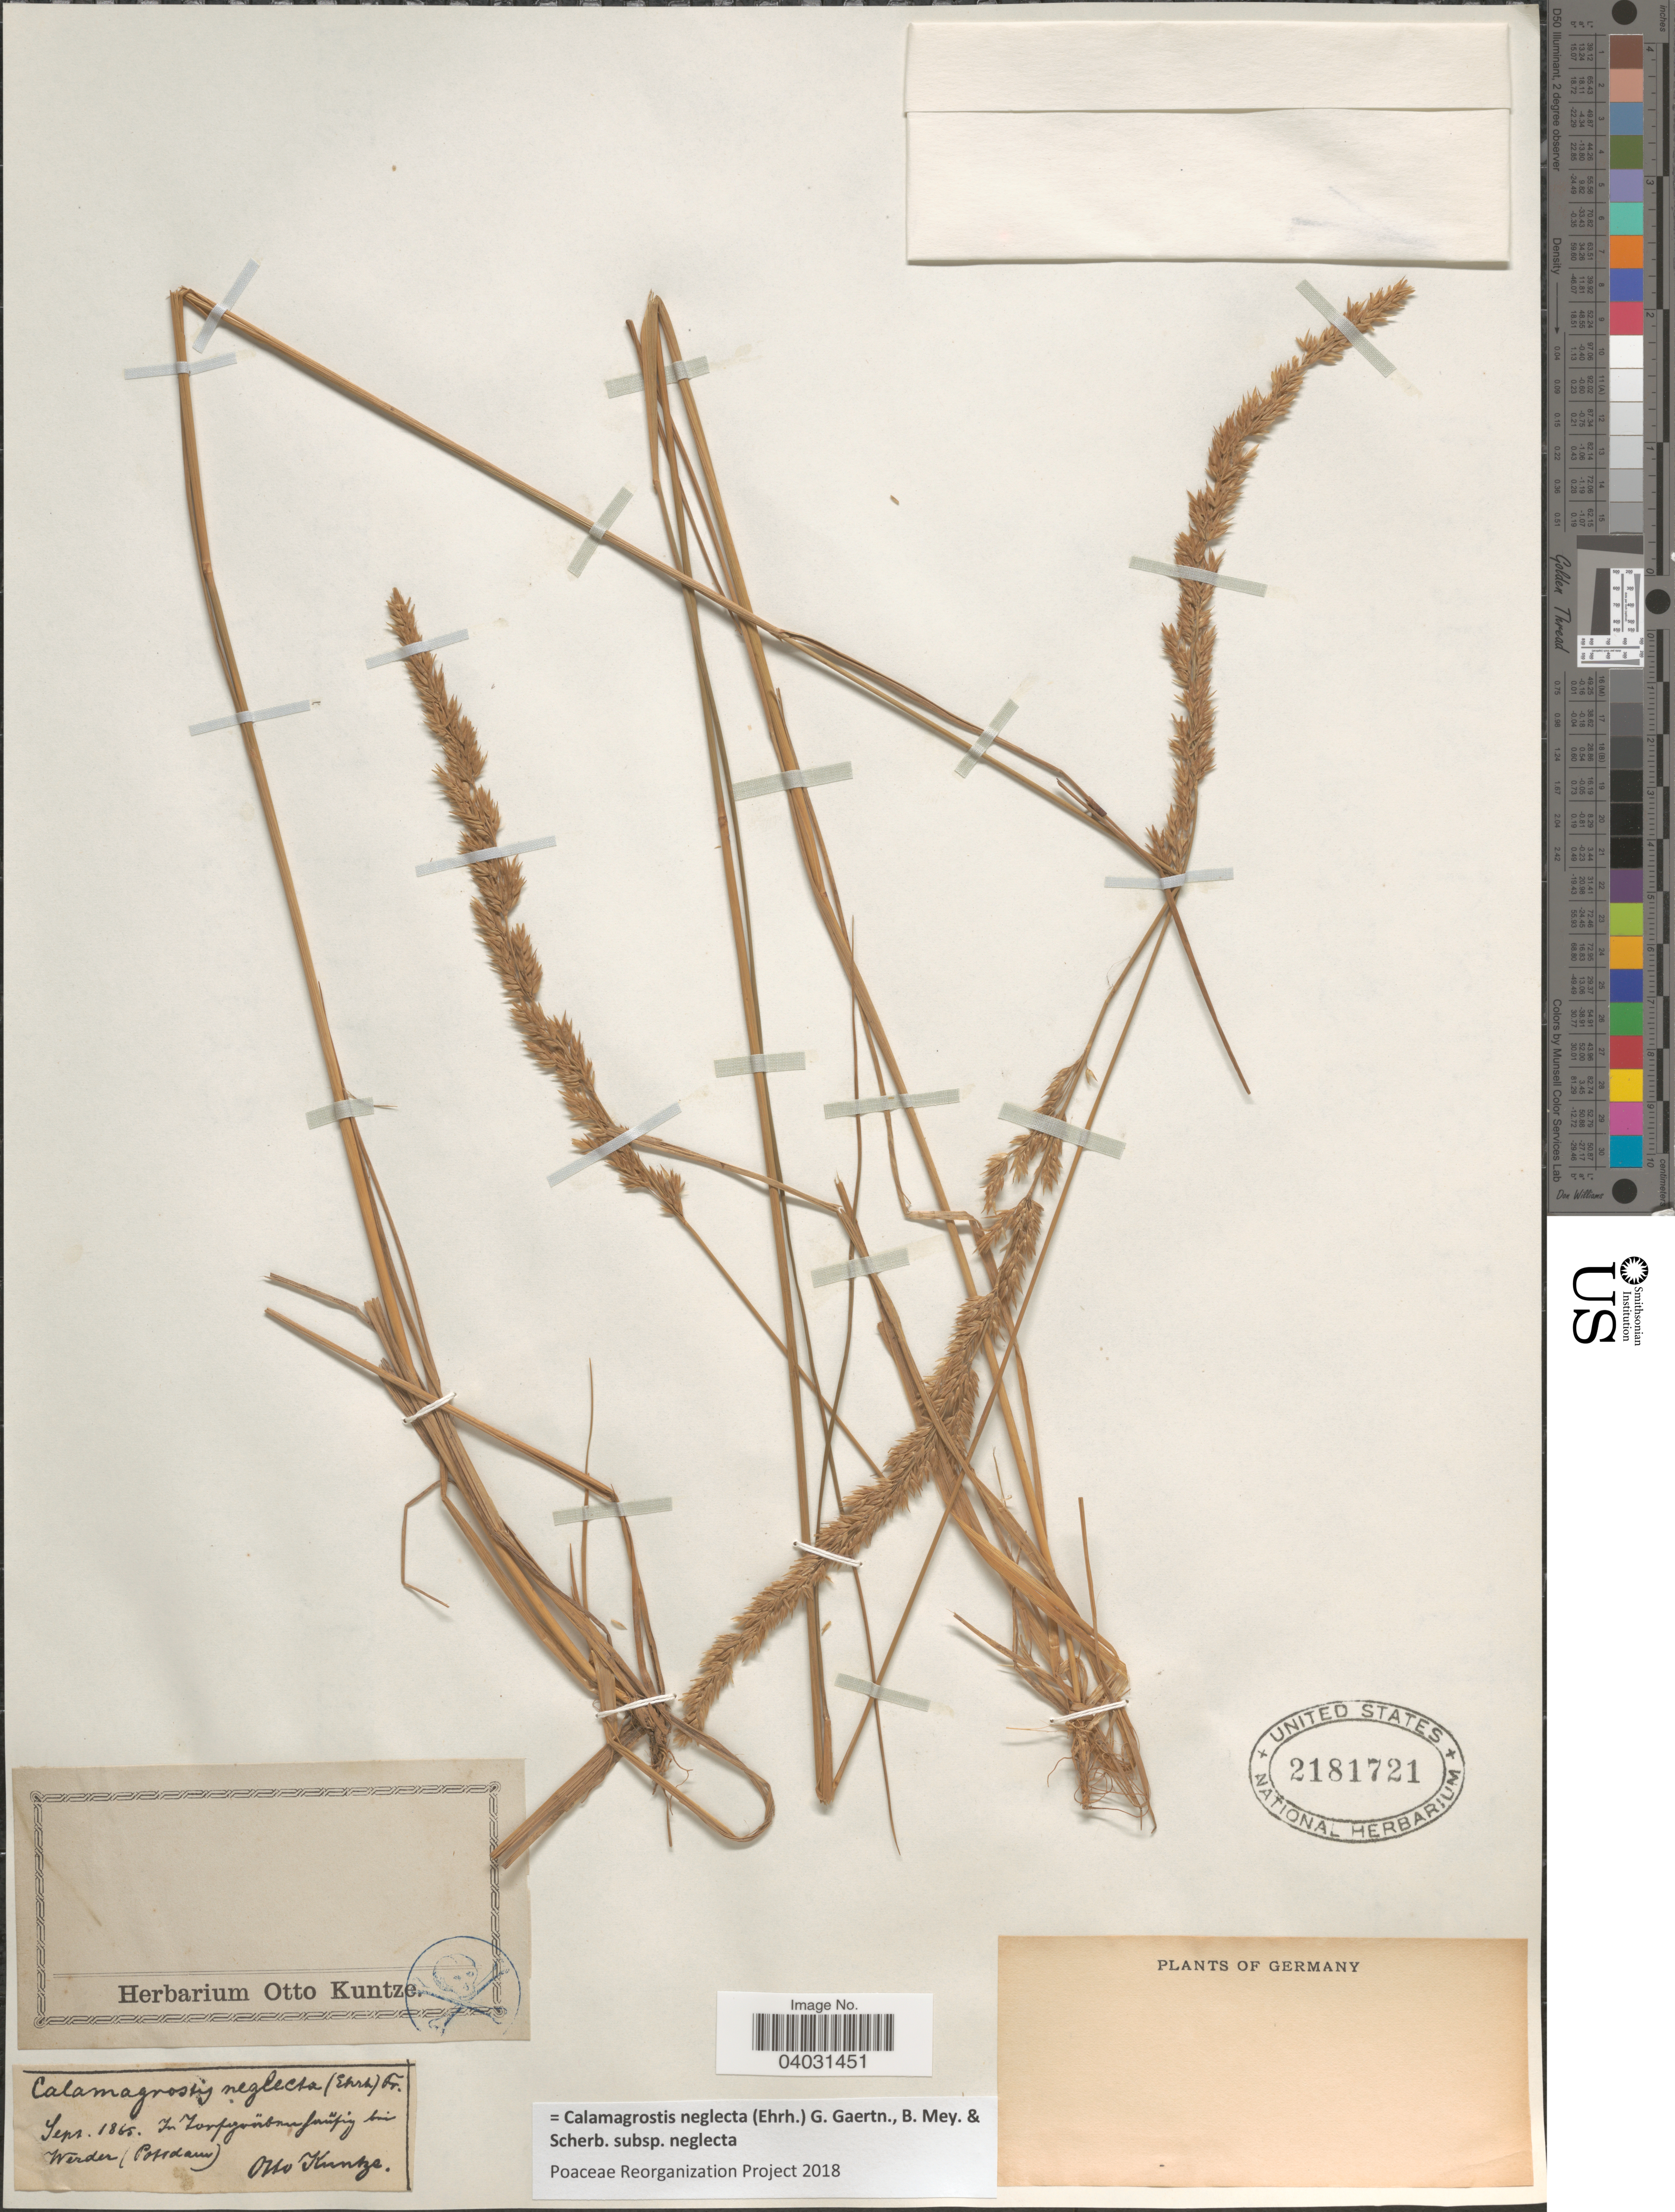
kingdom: Plantae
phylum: Tracheophyta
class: Liliopsida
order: Poales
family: Poaceae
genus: Calamagrostis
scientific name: Calamagrostis neglecta subsp. neglecta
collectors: C.E.O. Kuntze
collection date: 1865-09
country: Germany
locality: In Torfgraben fruzig bei Werder (Potsdam).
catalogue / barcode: US 2181721